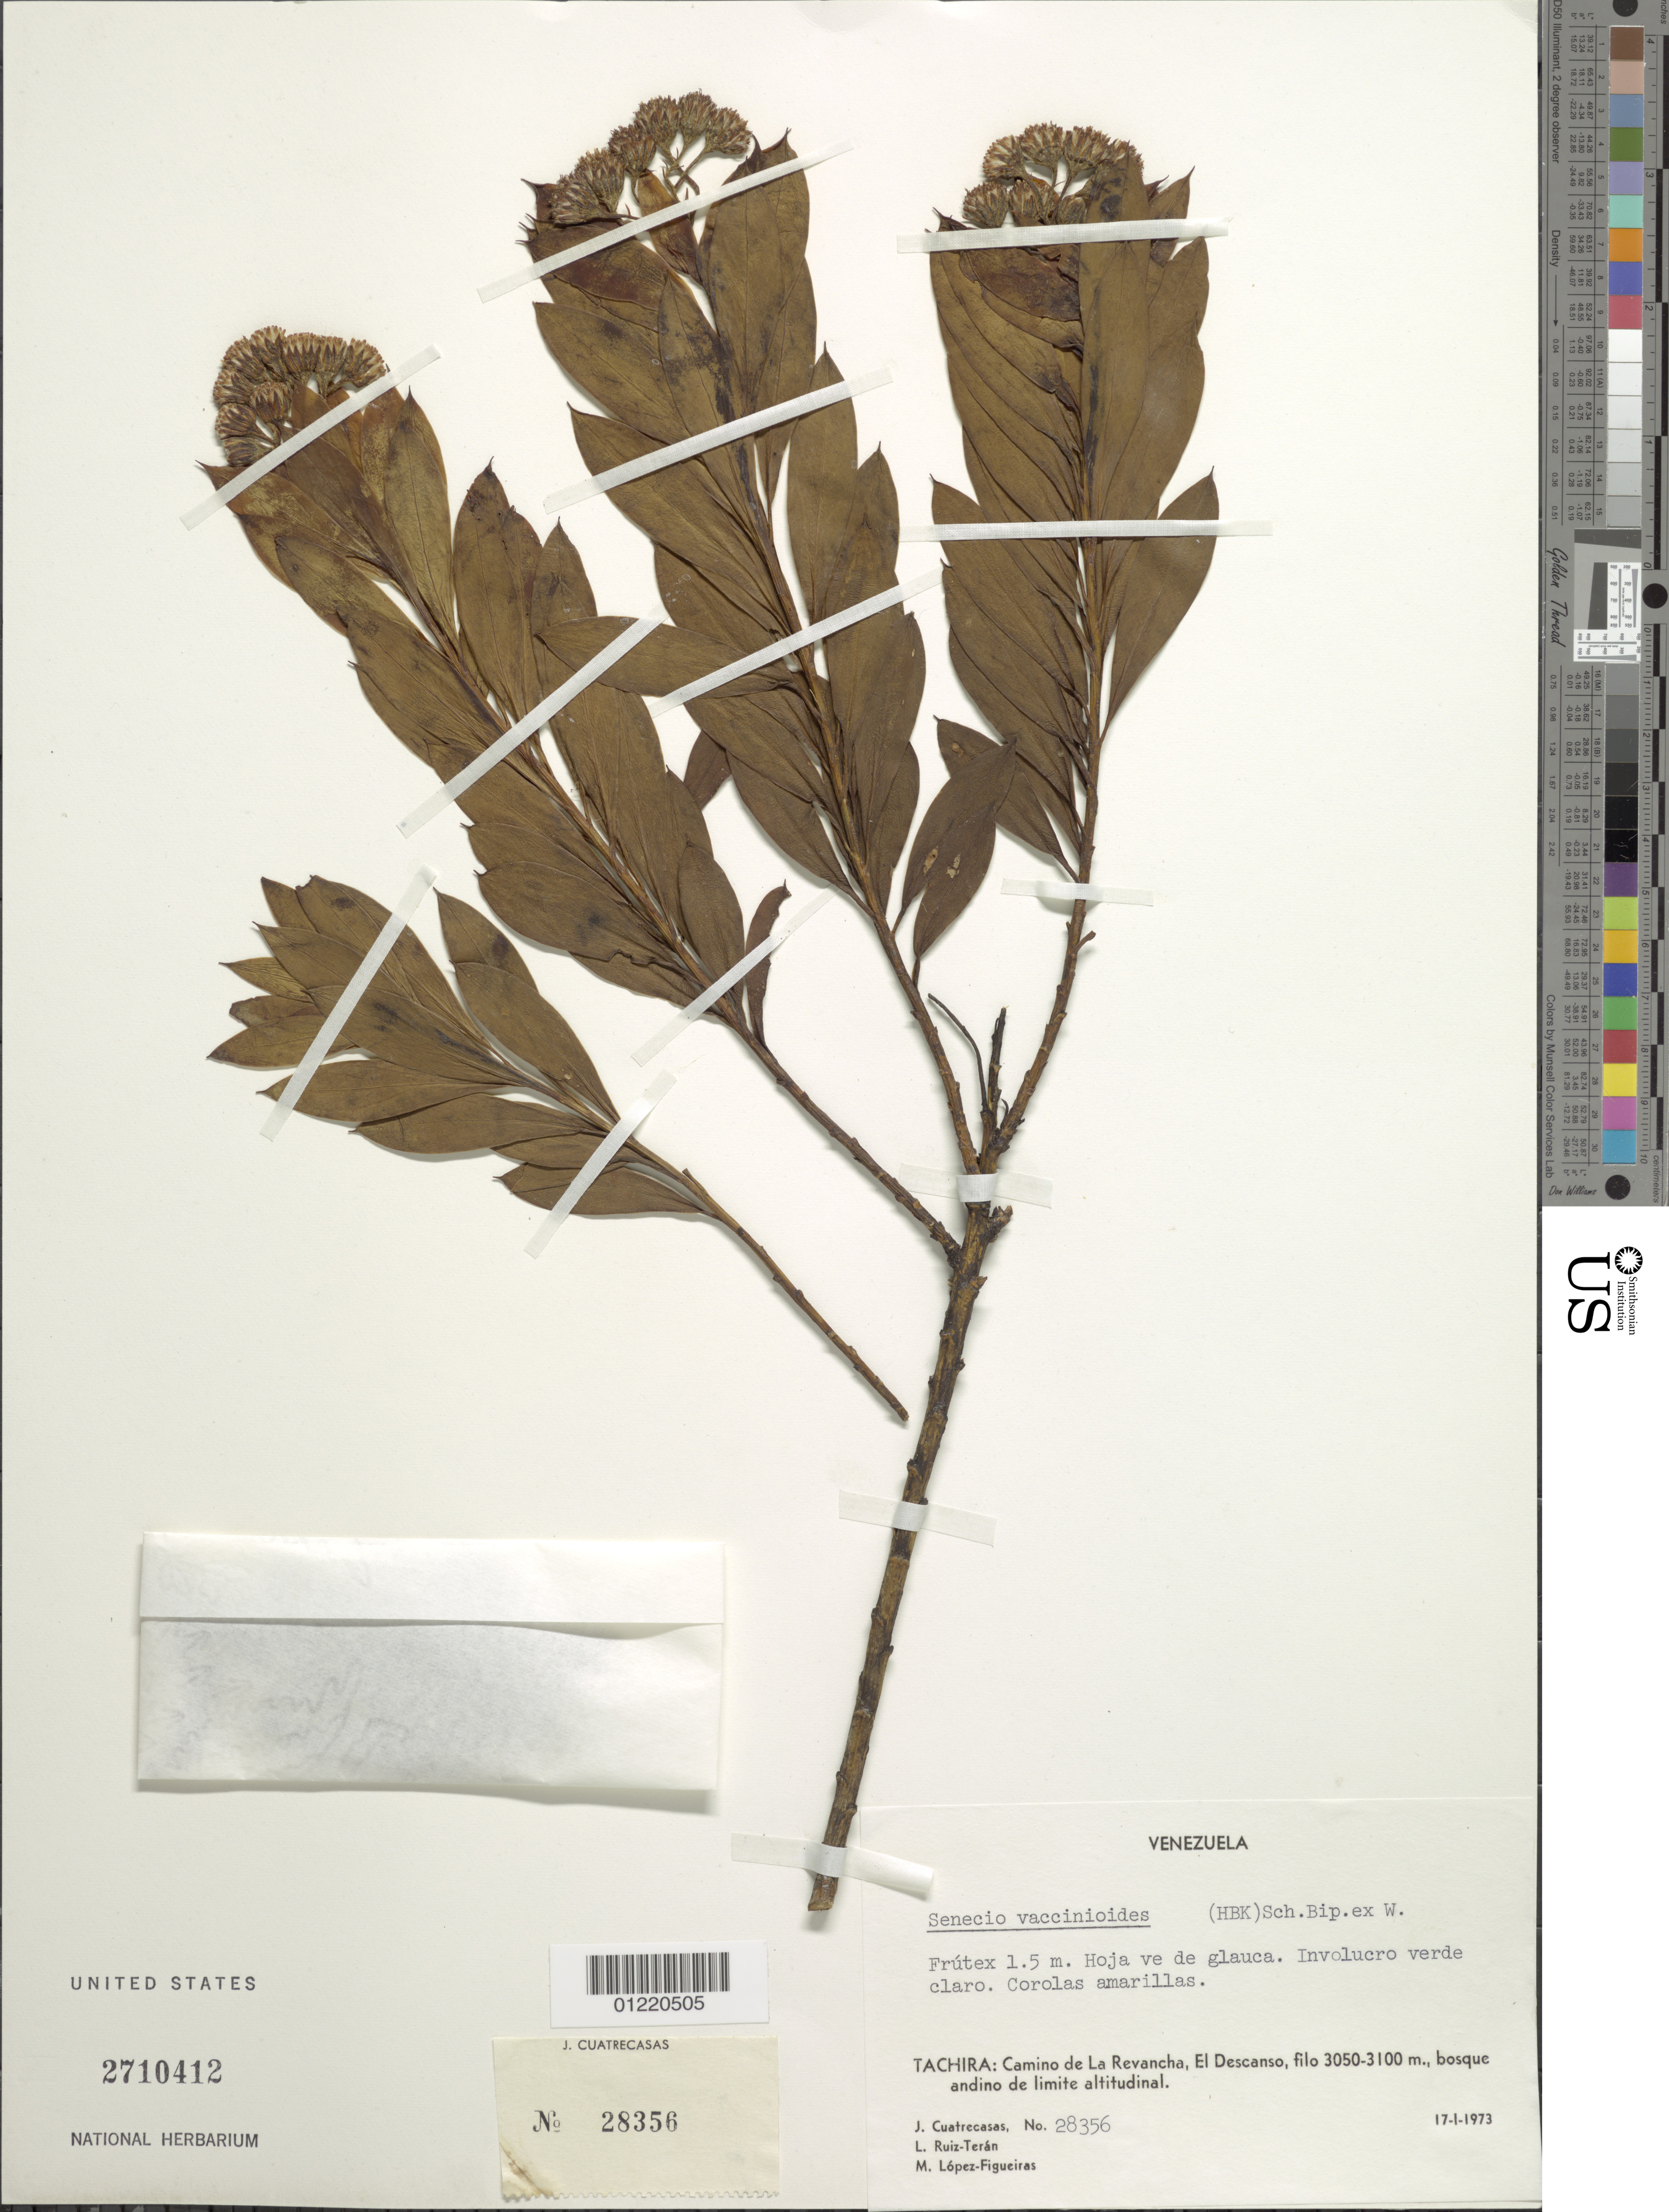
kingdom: Plantae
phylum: Tracheophyta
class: Magnoliopsida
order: Asterales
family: Asteraceae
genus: Pentacalia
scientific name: Pentacalia vaccinioides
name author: (Kunth) Cuatrec.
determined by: Cuatrecasas, J.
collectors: J. Cuatrecasas, L. E. Ruíz-Terán & M. López Figueiras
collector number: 28356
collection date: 1973-01-17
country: Venezuela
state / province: Tachira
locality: Camino de La Revancha, El Descanso, filo, bosque andino de limite altitudinal.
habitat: bosque andino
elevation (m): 3050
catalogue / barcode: US 2710412